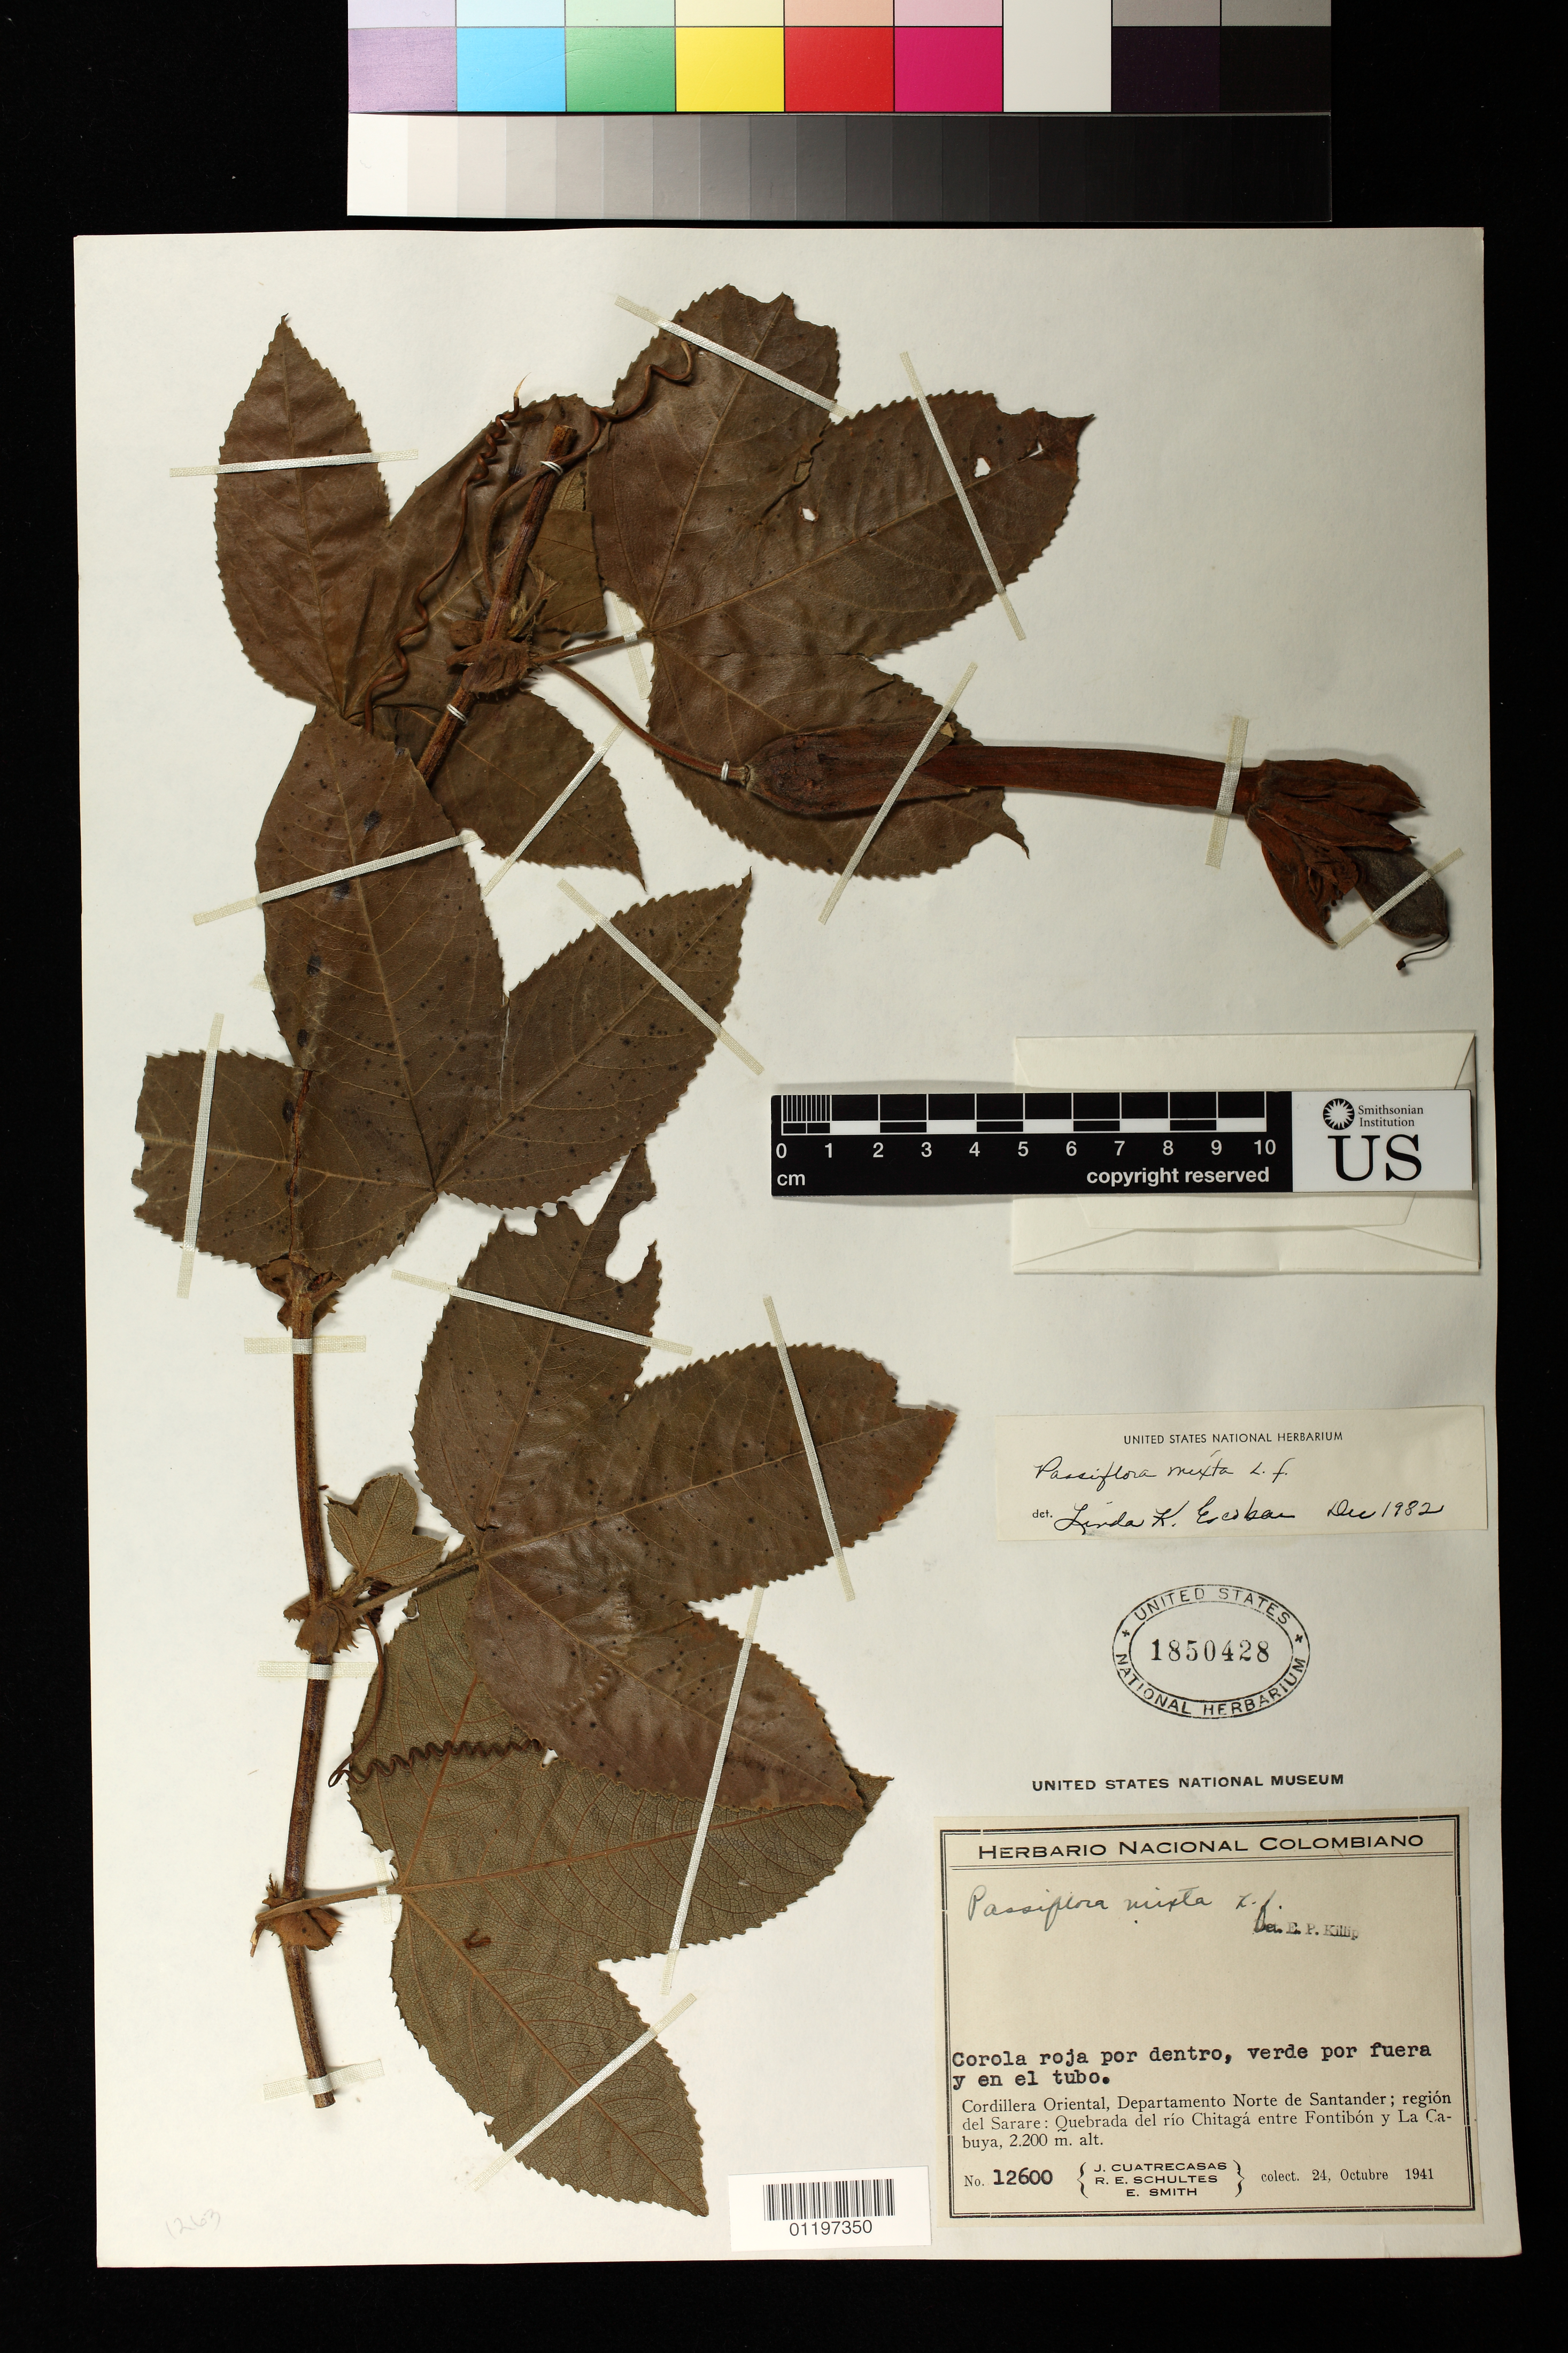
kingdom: Plantae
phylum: Tracheophyta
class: Magnoliopsida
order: Malpighiales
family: Passifloraceae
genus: Passiflora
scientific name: Passiflora mixta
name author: L. f.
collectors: J. Cuatrecasas, R. E. Schultes & C. E. Smith Jr.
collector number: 12600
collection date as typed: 24 Oct 1941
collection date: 1941-10-24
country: Colombia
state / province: Norte de Santander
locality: Cordillera Oriental; region del Sarare: Quebrada del rio Chitaga entre Fontibon y La Cabuya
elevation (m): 2200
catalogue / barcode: US 1850428